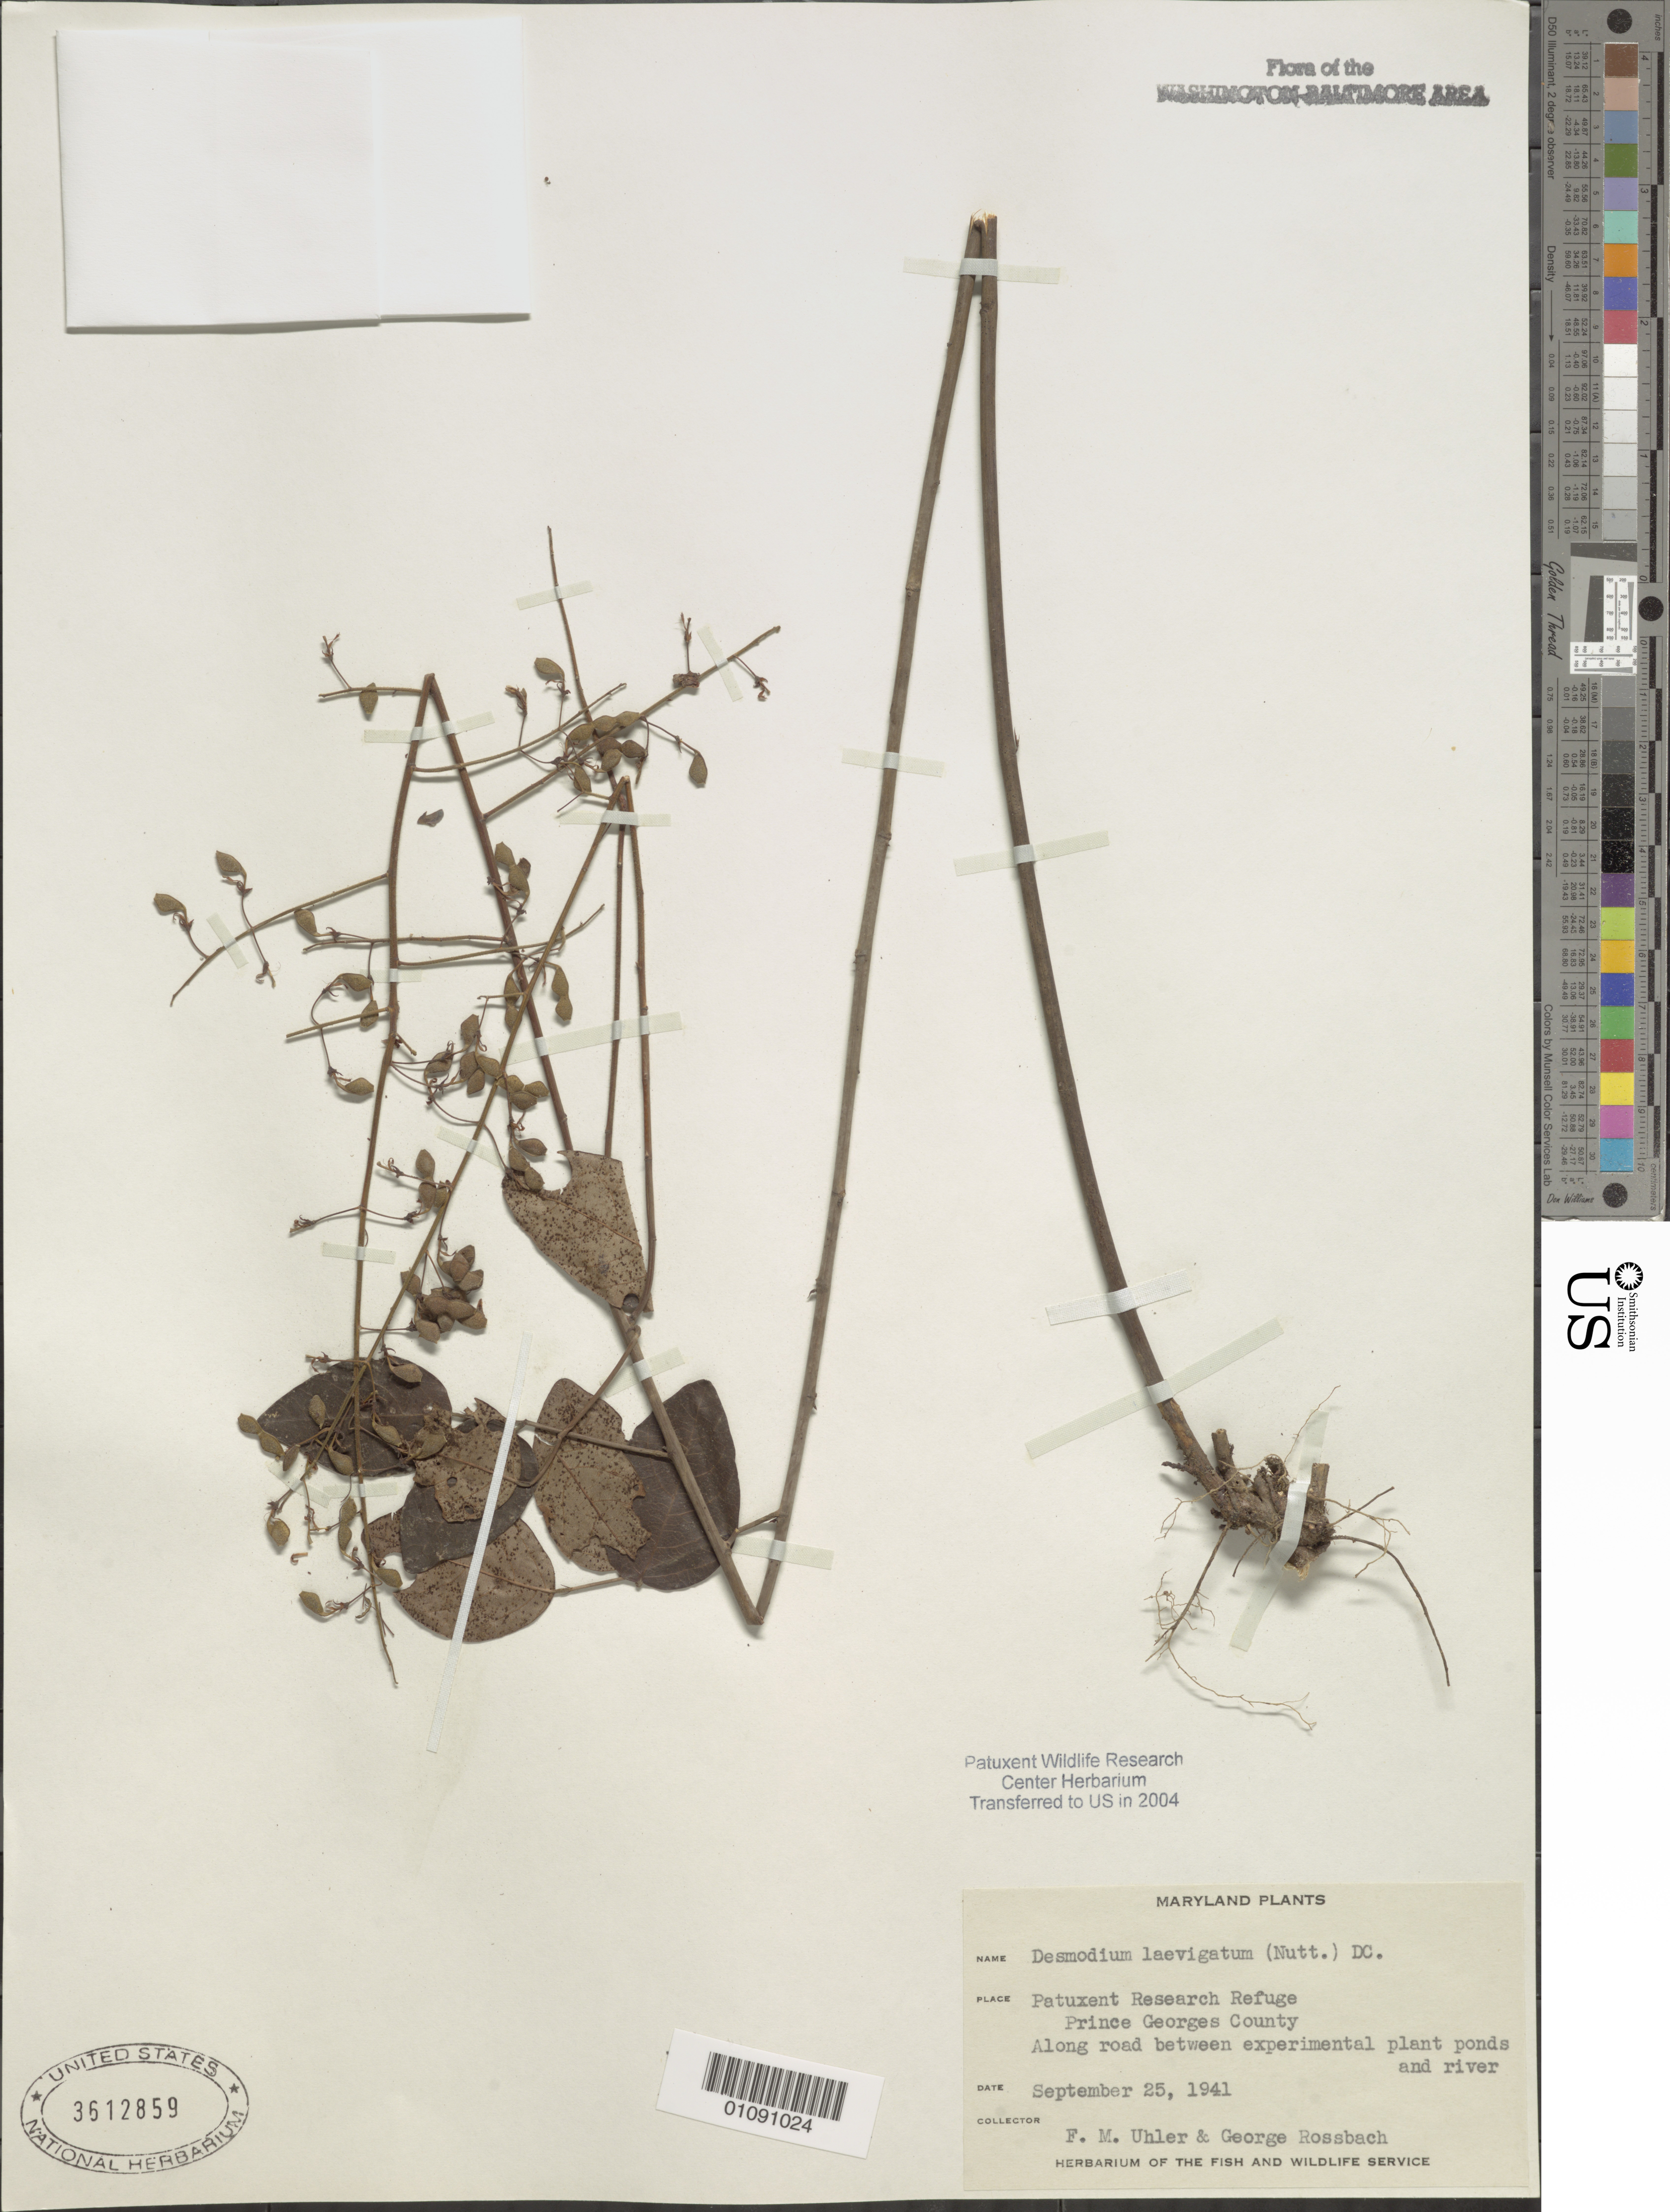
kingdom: Plantae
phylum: Tracheophyta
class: Magnoliopsida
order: Fabales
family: Fabaceae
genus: Desmodium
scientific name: Desmodium laevigatum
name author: (Nutt.) DC.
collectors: F. M. Uhler & G. Rossbach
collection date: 1941-09-25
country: United States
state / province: Maryland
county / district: Prince George's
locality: Patuxent Wildlife Refuge. Between experimental plant ponds and river.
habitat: Along road.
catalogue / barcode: US 3612859